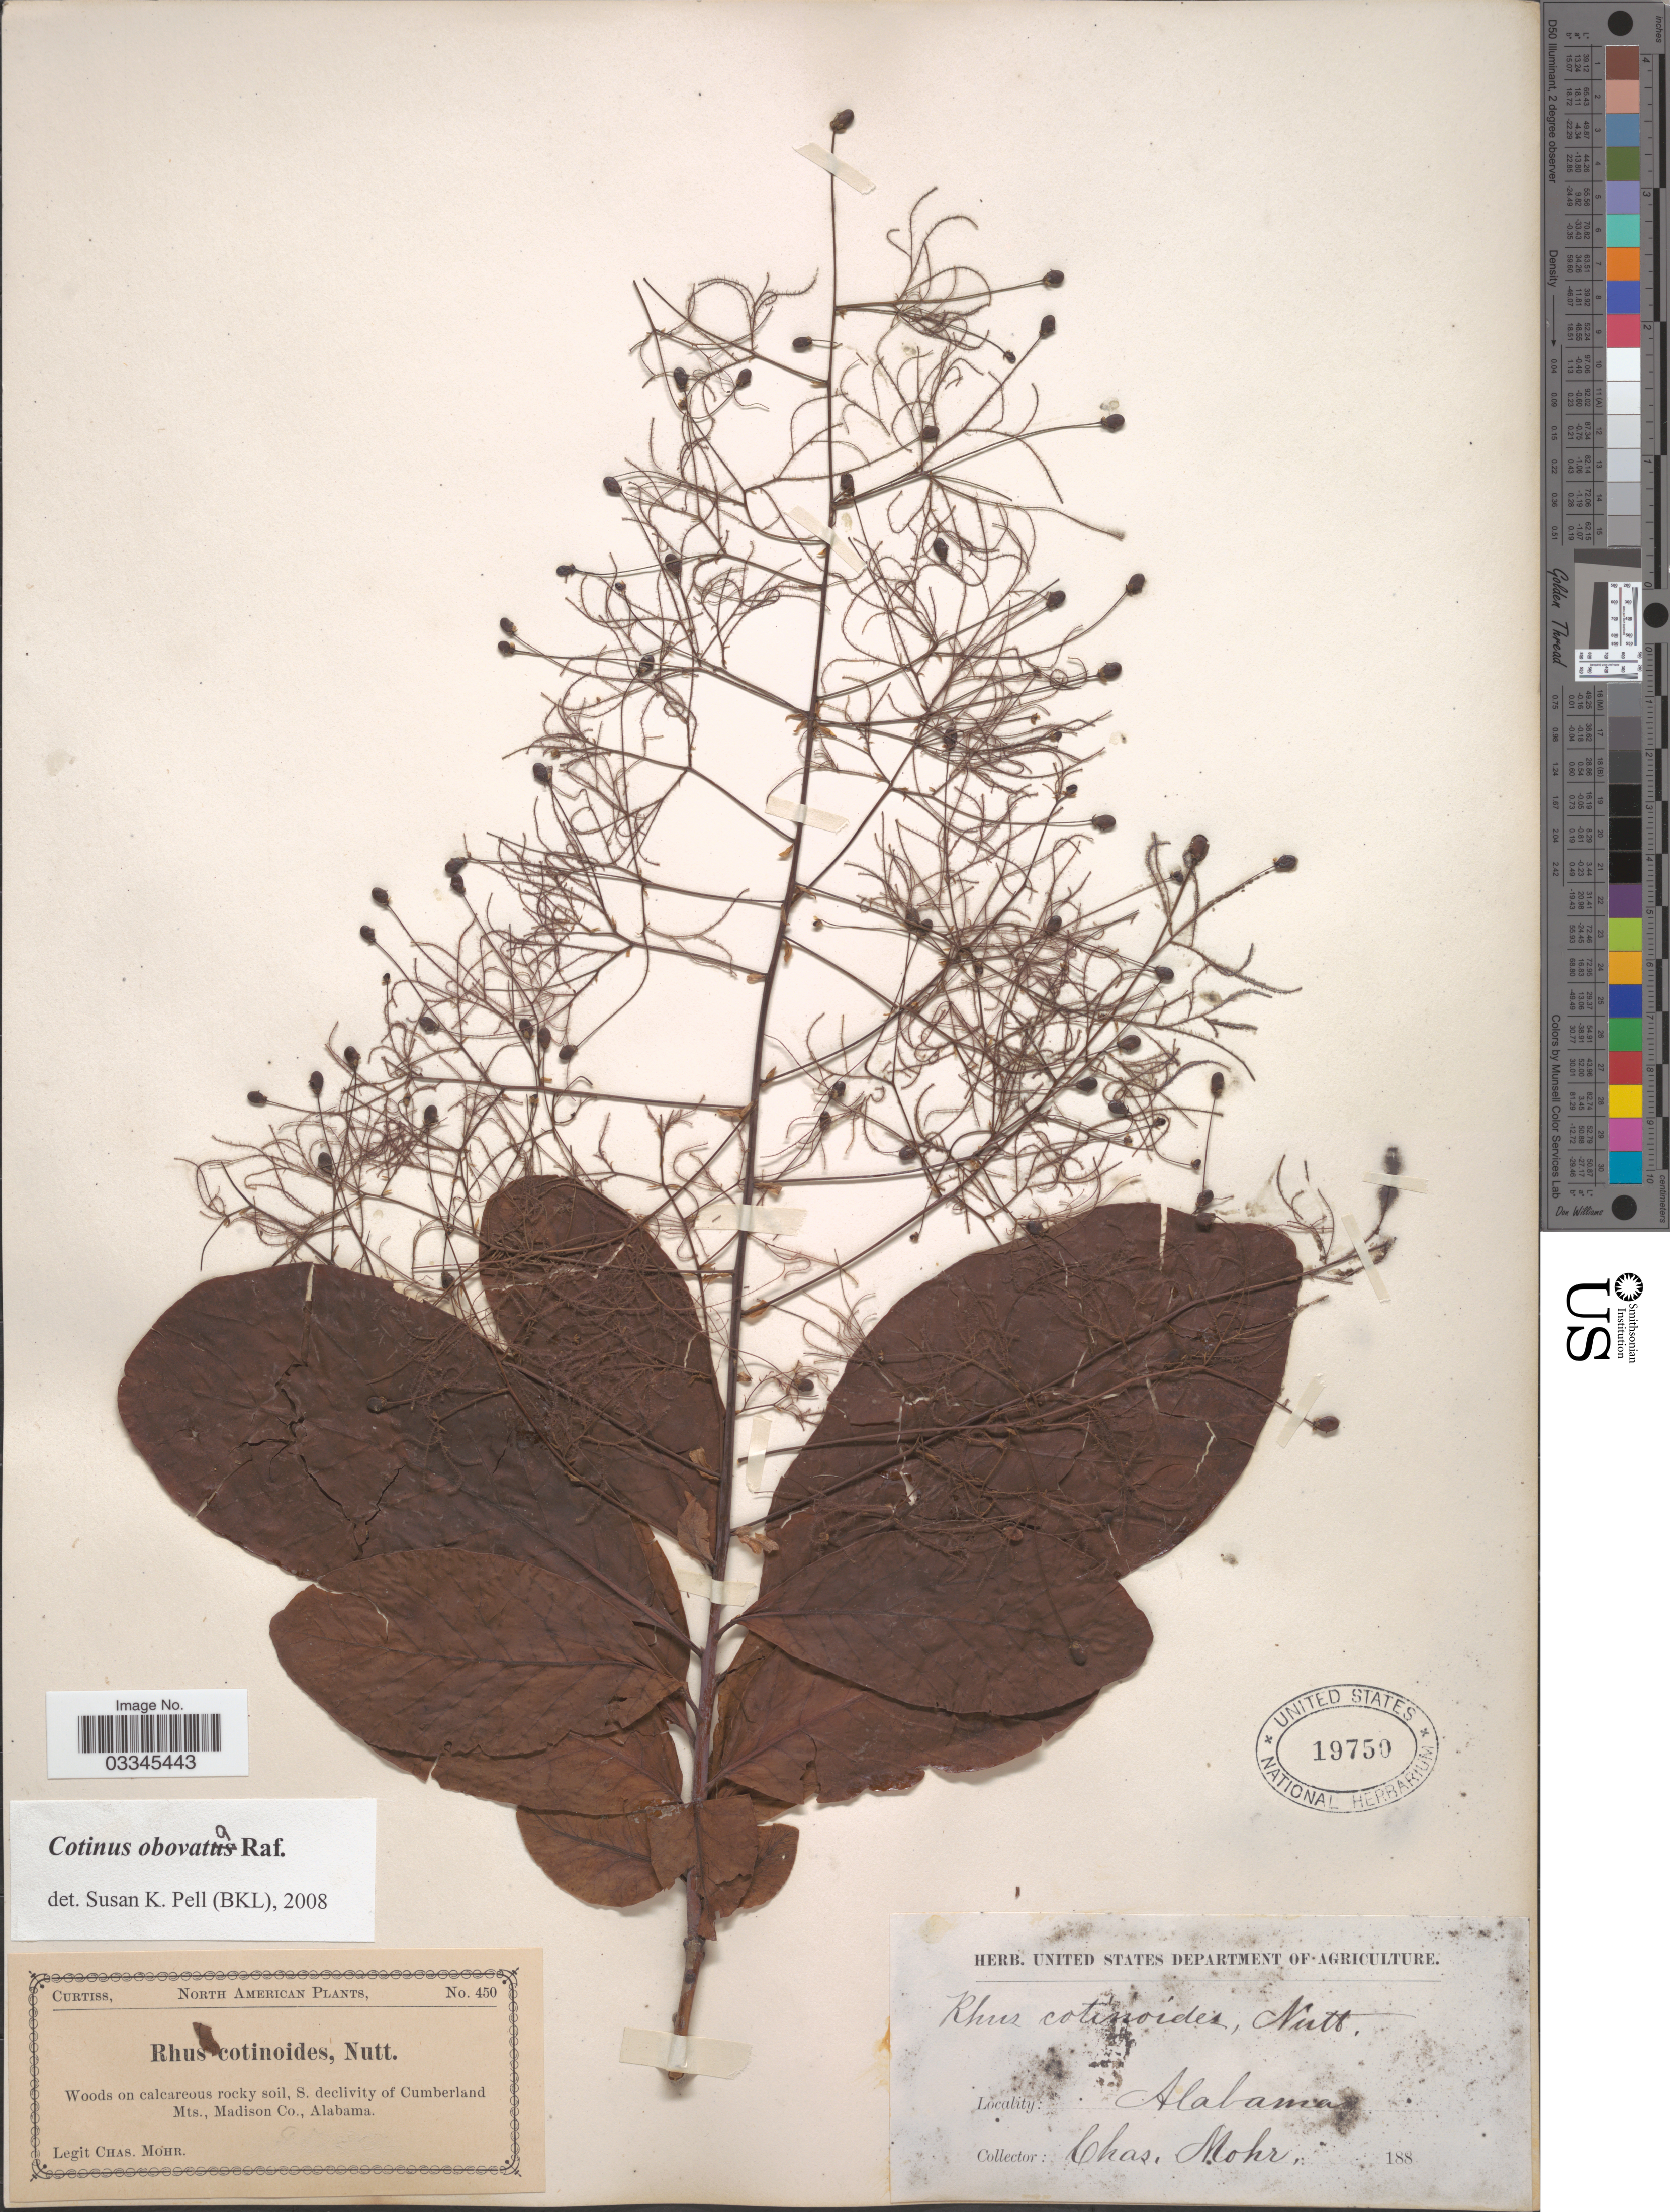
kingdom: Plantae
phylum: Tracheophyta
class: Magnoliopsida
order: Sapindales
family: Anacardiaceae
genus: Cotinus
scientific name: Cotinus obovatus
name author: Raf.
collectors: C. Mohr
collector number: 450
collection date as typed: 188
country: United States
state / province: Alabama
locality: S. declivity of Cumberland Mts., Madison Co.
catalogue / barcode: US 19750